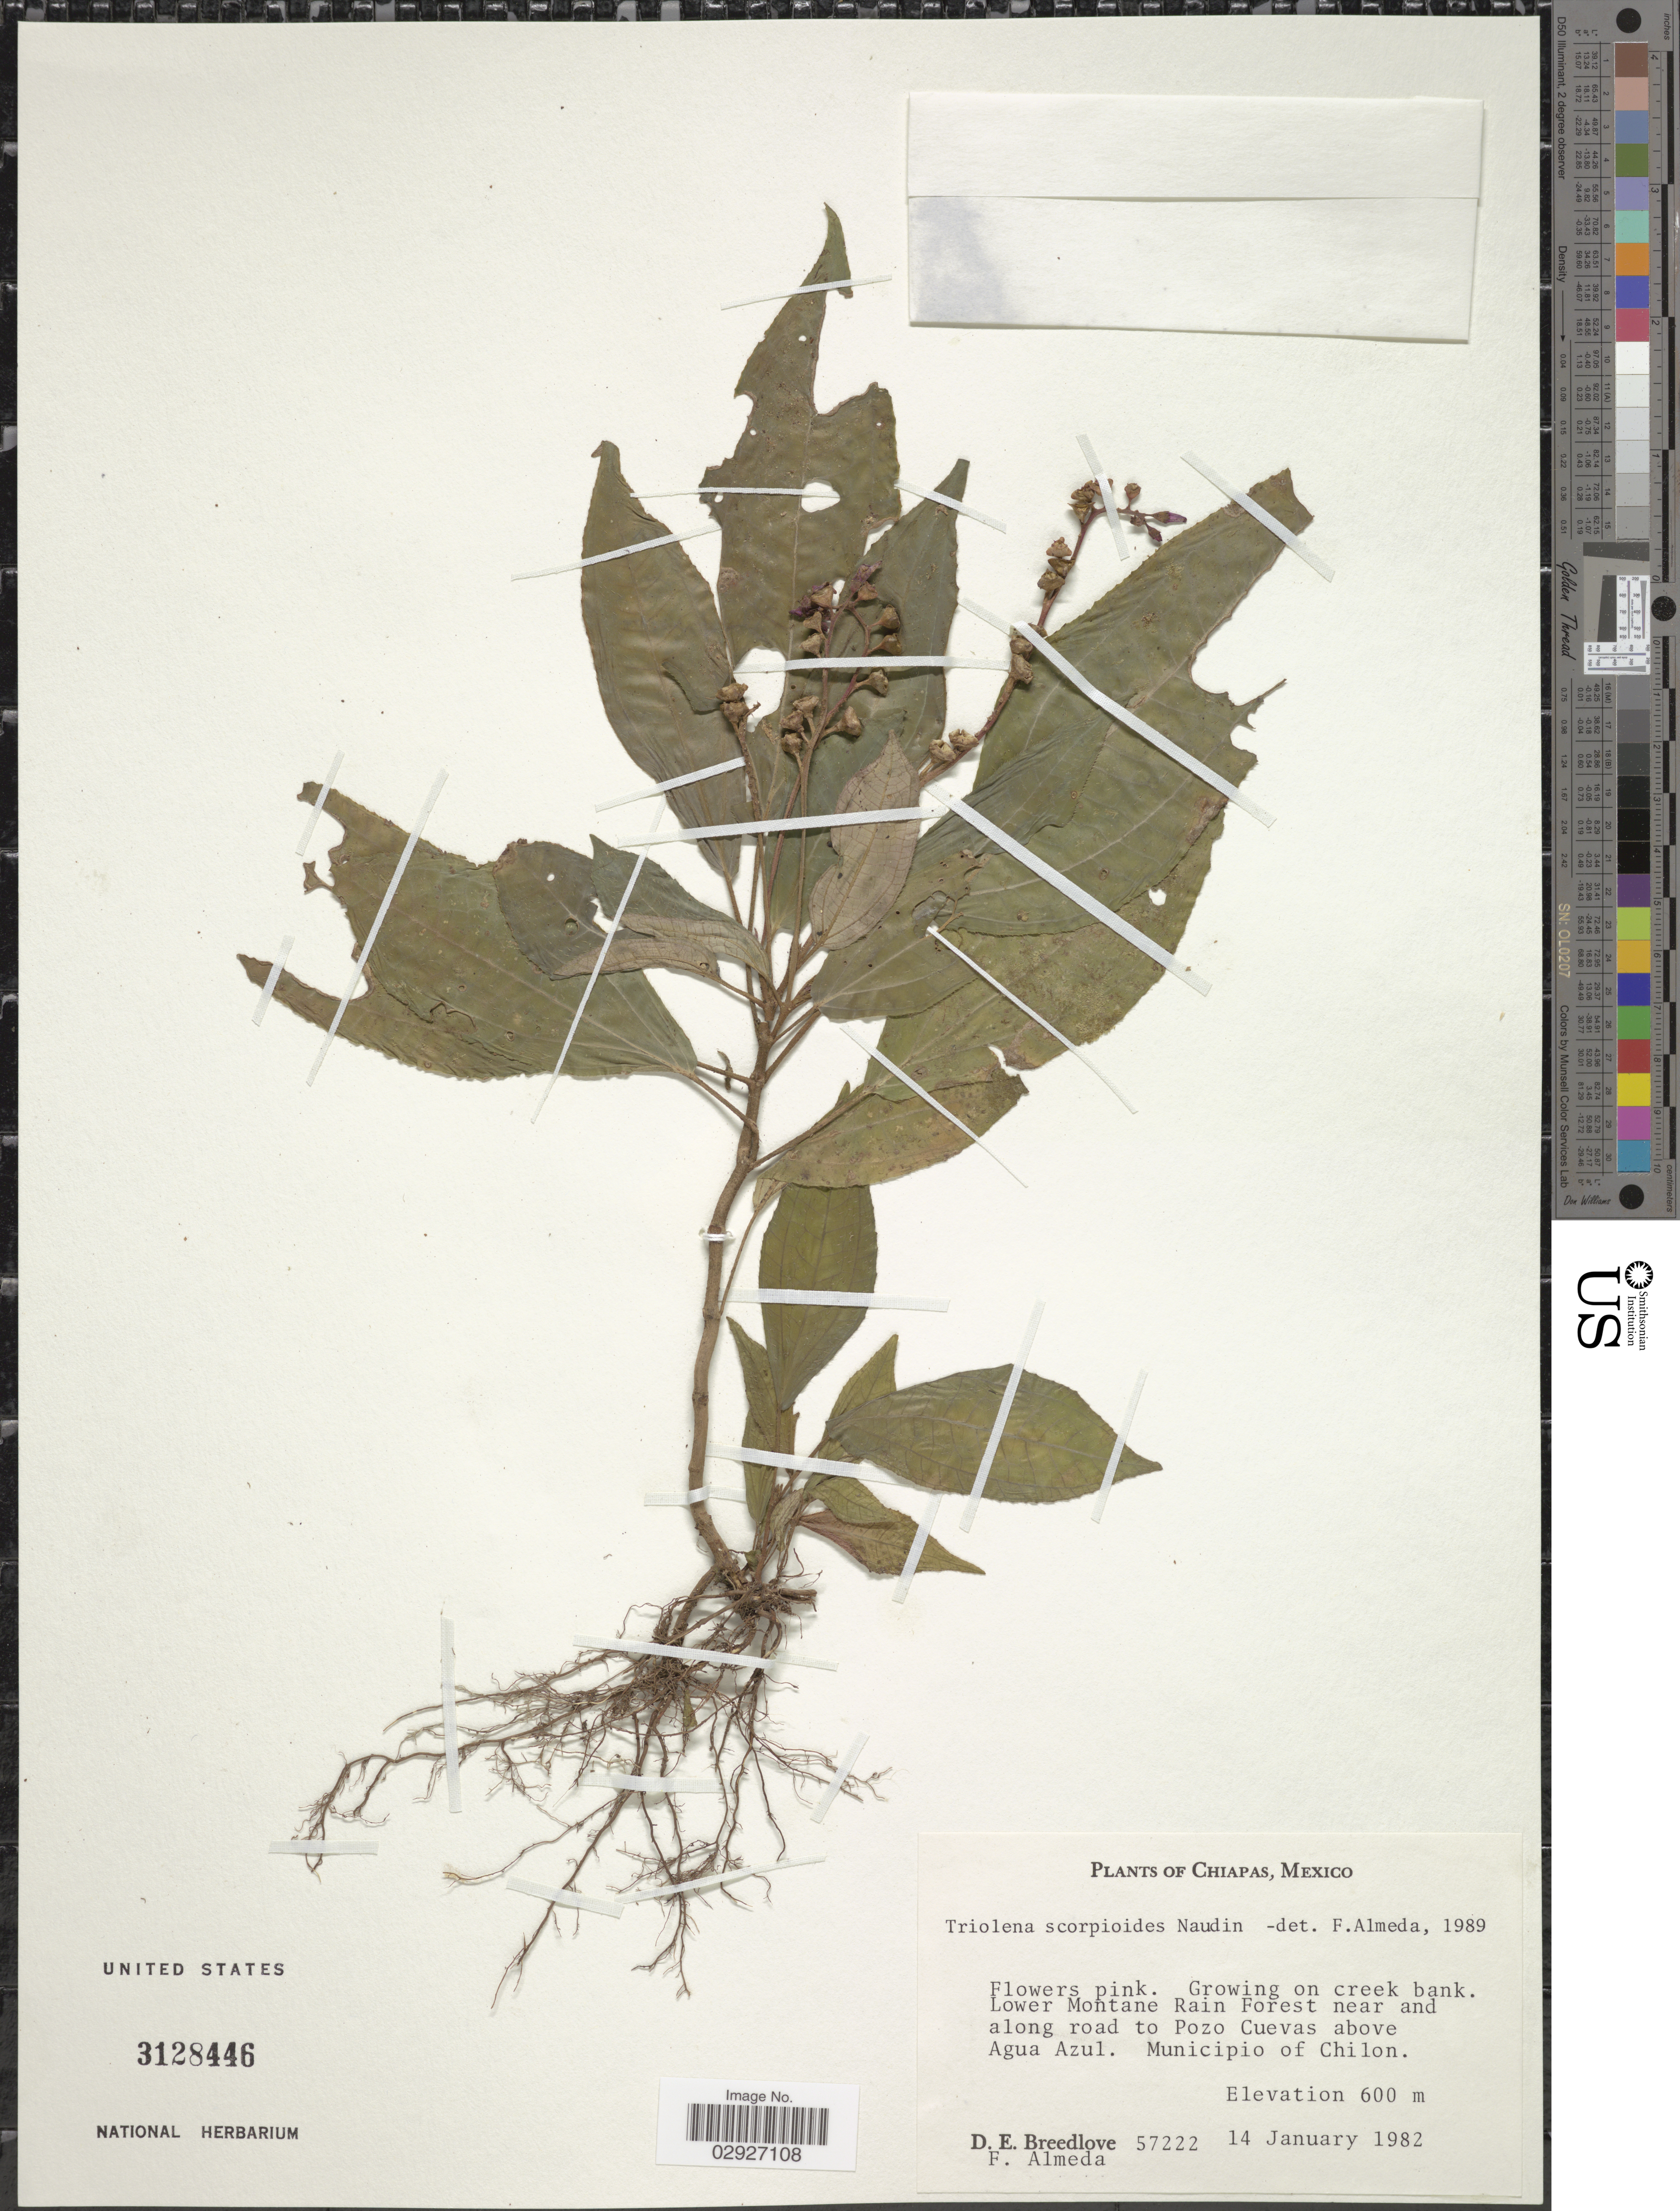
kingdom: Plantae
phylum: Tracheophyta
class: Magnoliopsida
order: Myrtales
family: Melastomataceae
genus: Triolena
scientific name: Triolena scorpioides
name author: Naudin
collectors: D. E. Breedlove & F. Almeda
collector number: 57222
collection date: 1982-01-14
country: Mexico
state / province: Chiapas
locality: Growing on creek bank, Lower Montane Rain Forest near and along road to Pozo Cuevas above Agua Azul, Municipio of Chilon.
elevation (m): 600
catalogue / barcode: US 3128446